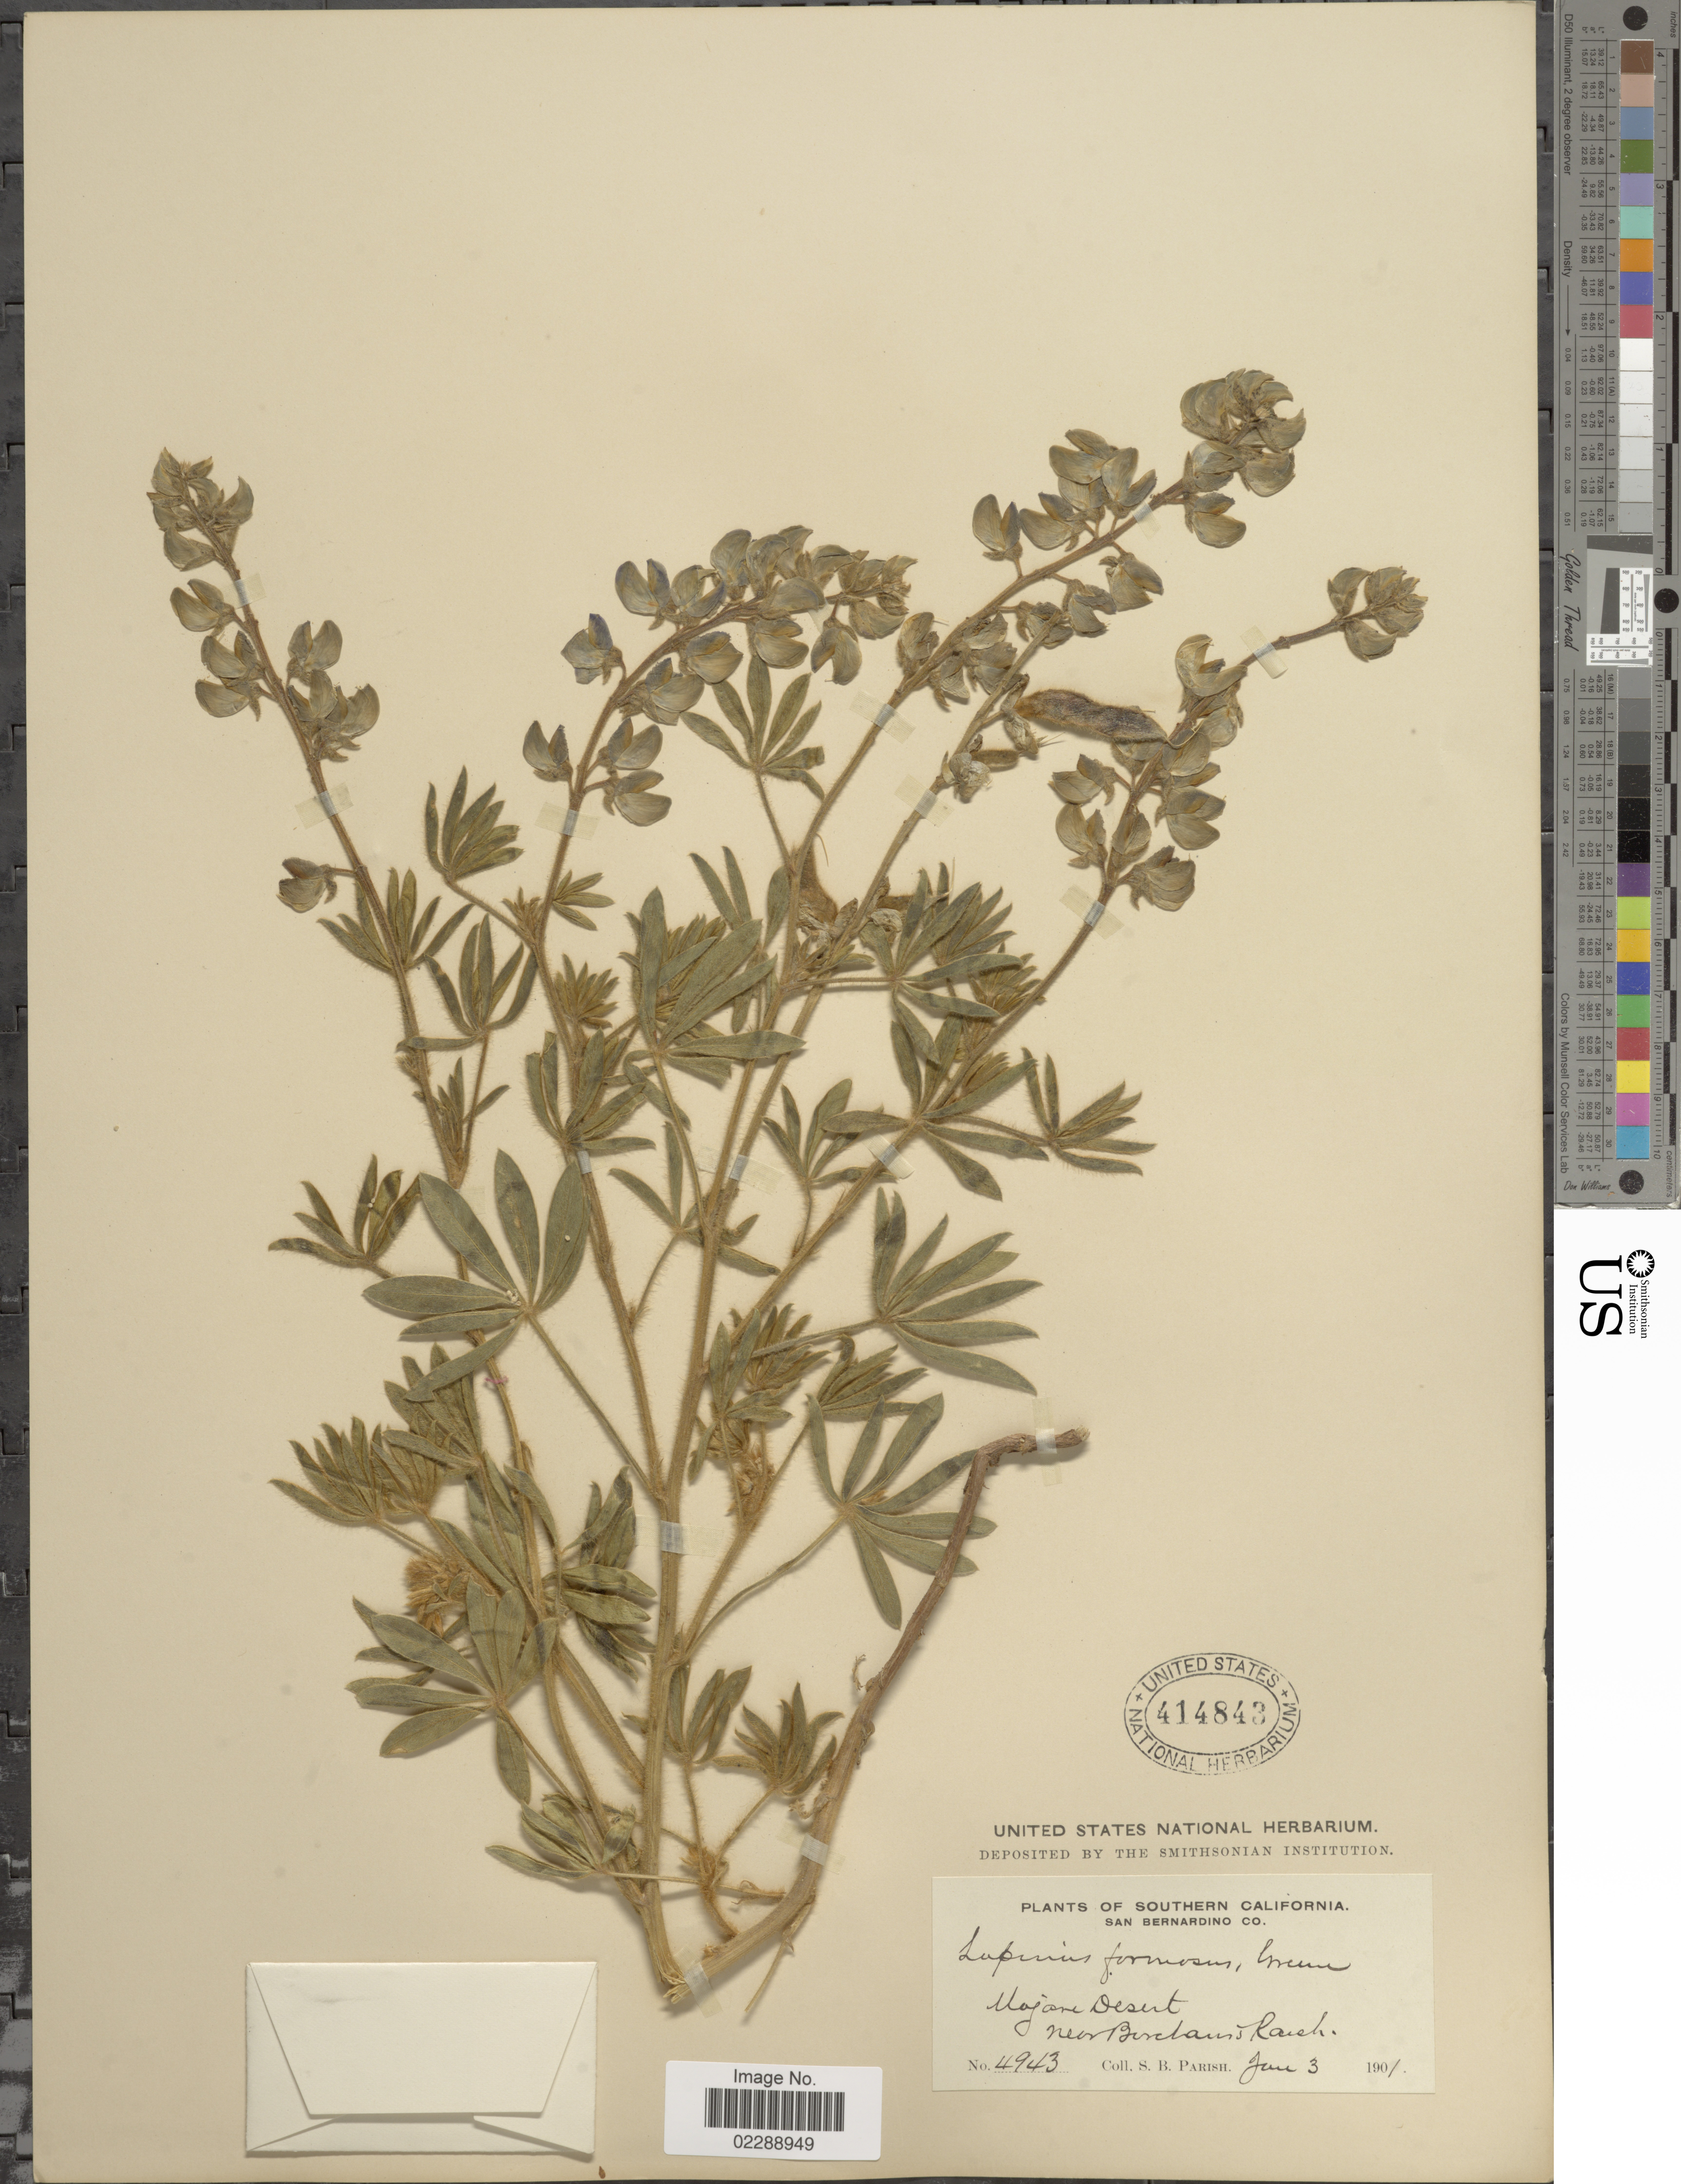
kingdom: Plantae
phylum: Tracheophyta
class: Magnoliopsida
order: Fabales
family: Fabaceae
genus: Lupinus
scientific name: Lupinus sp.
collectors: S. B. Parish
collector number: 4943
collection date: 1901-06-03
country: United States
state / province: California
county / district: San Bernardino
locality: Southern California, Mojave Desert near Burcham's Ranch.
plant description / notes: Corrected "Berlains Ranch" to "Bercham's Ranch". Filled County field.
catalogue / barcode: US 414843